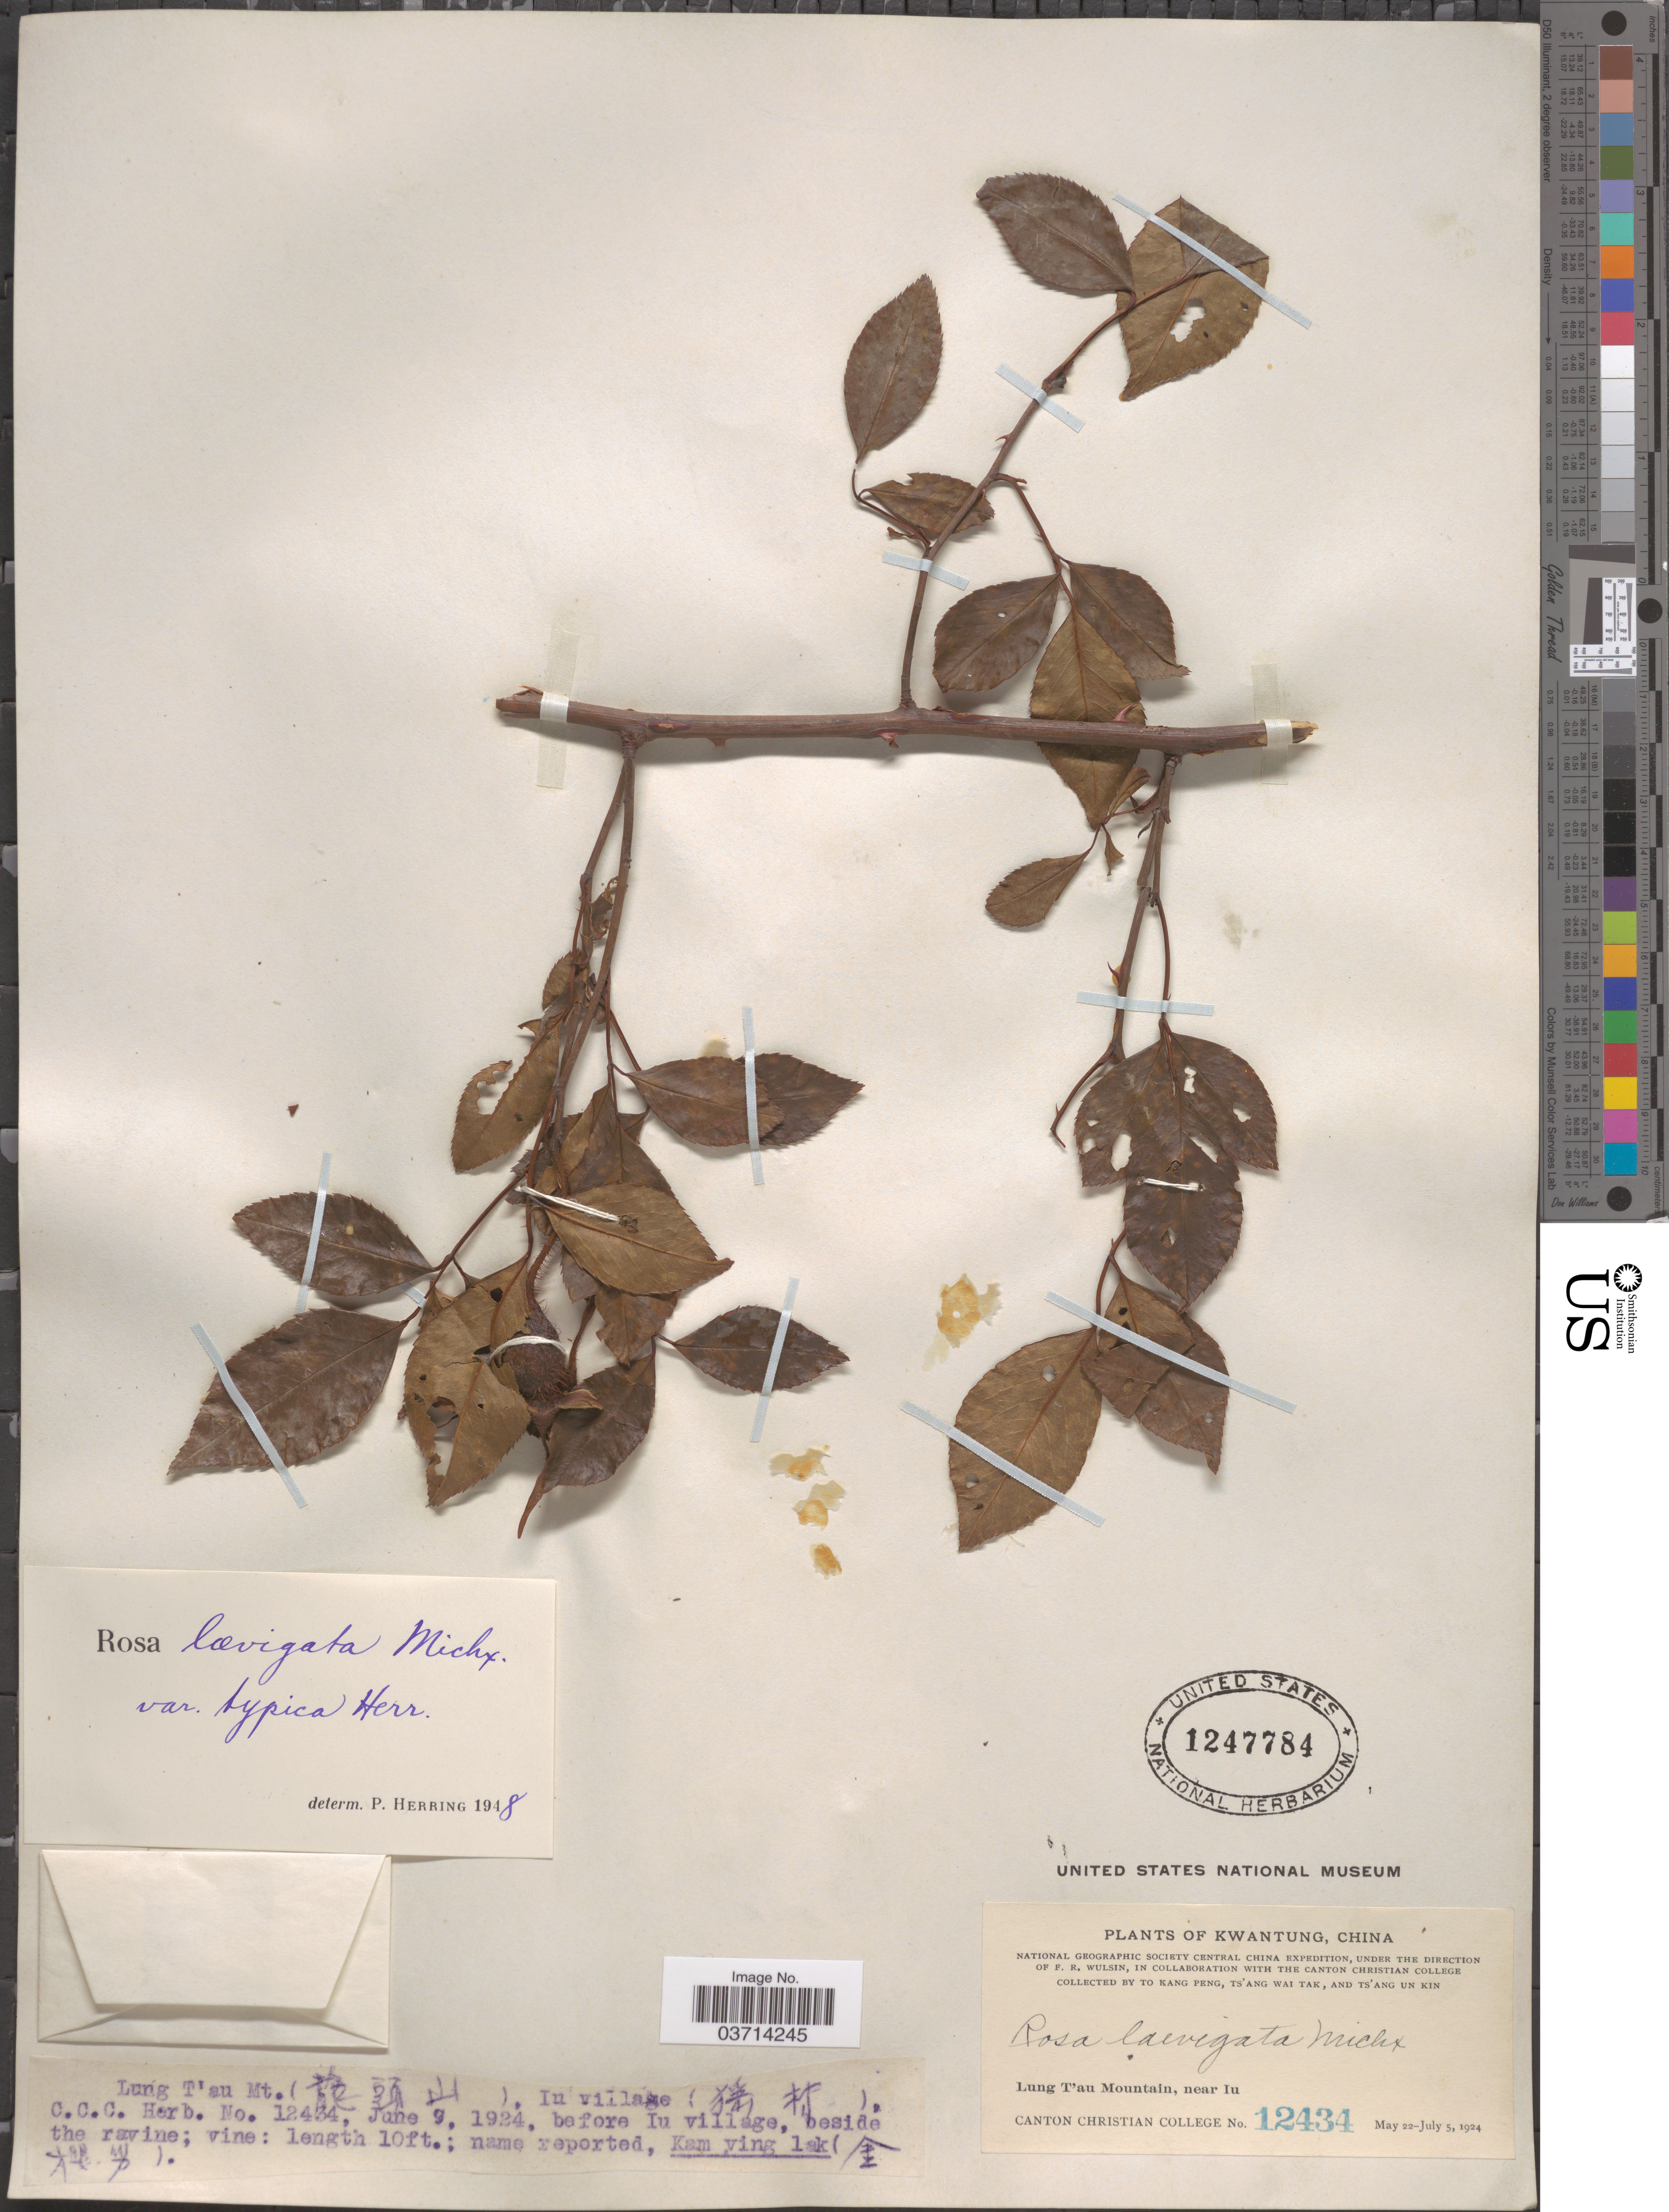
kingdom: Plantae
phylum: Tracheophyta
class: Magnoliopsida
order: Rosales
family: Rosaceae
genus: Rosa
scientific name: Rosa laevigata var. typica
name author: Herr.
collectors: T. K. Peng, T. Tak & T. Kin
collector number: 12434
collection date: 1924-06-09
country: China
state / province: Guangdong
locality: Kwantung. Lung T'au Mountain, near Iu. Lung T'au Mt. (X), Iu village (X)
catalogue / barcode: US 1247784